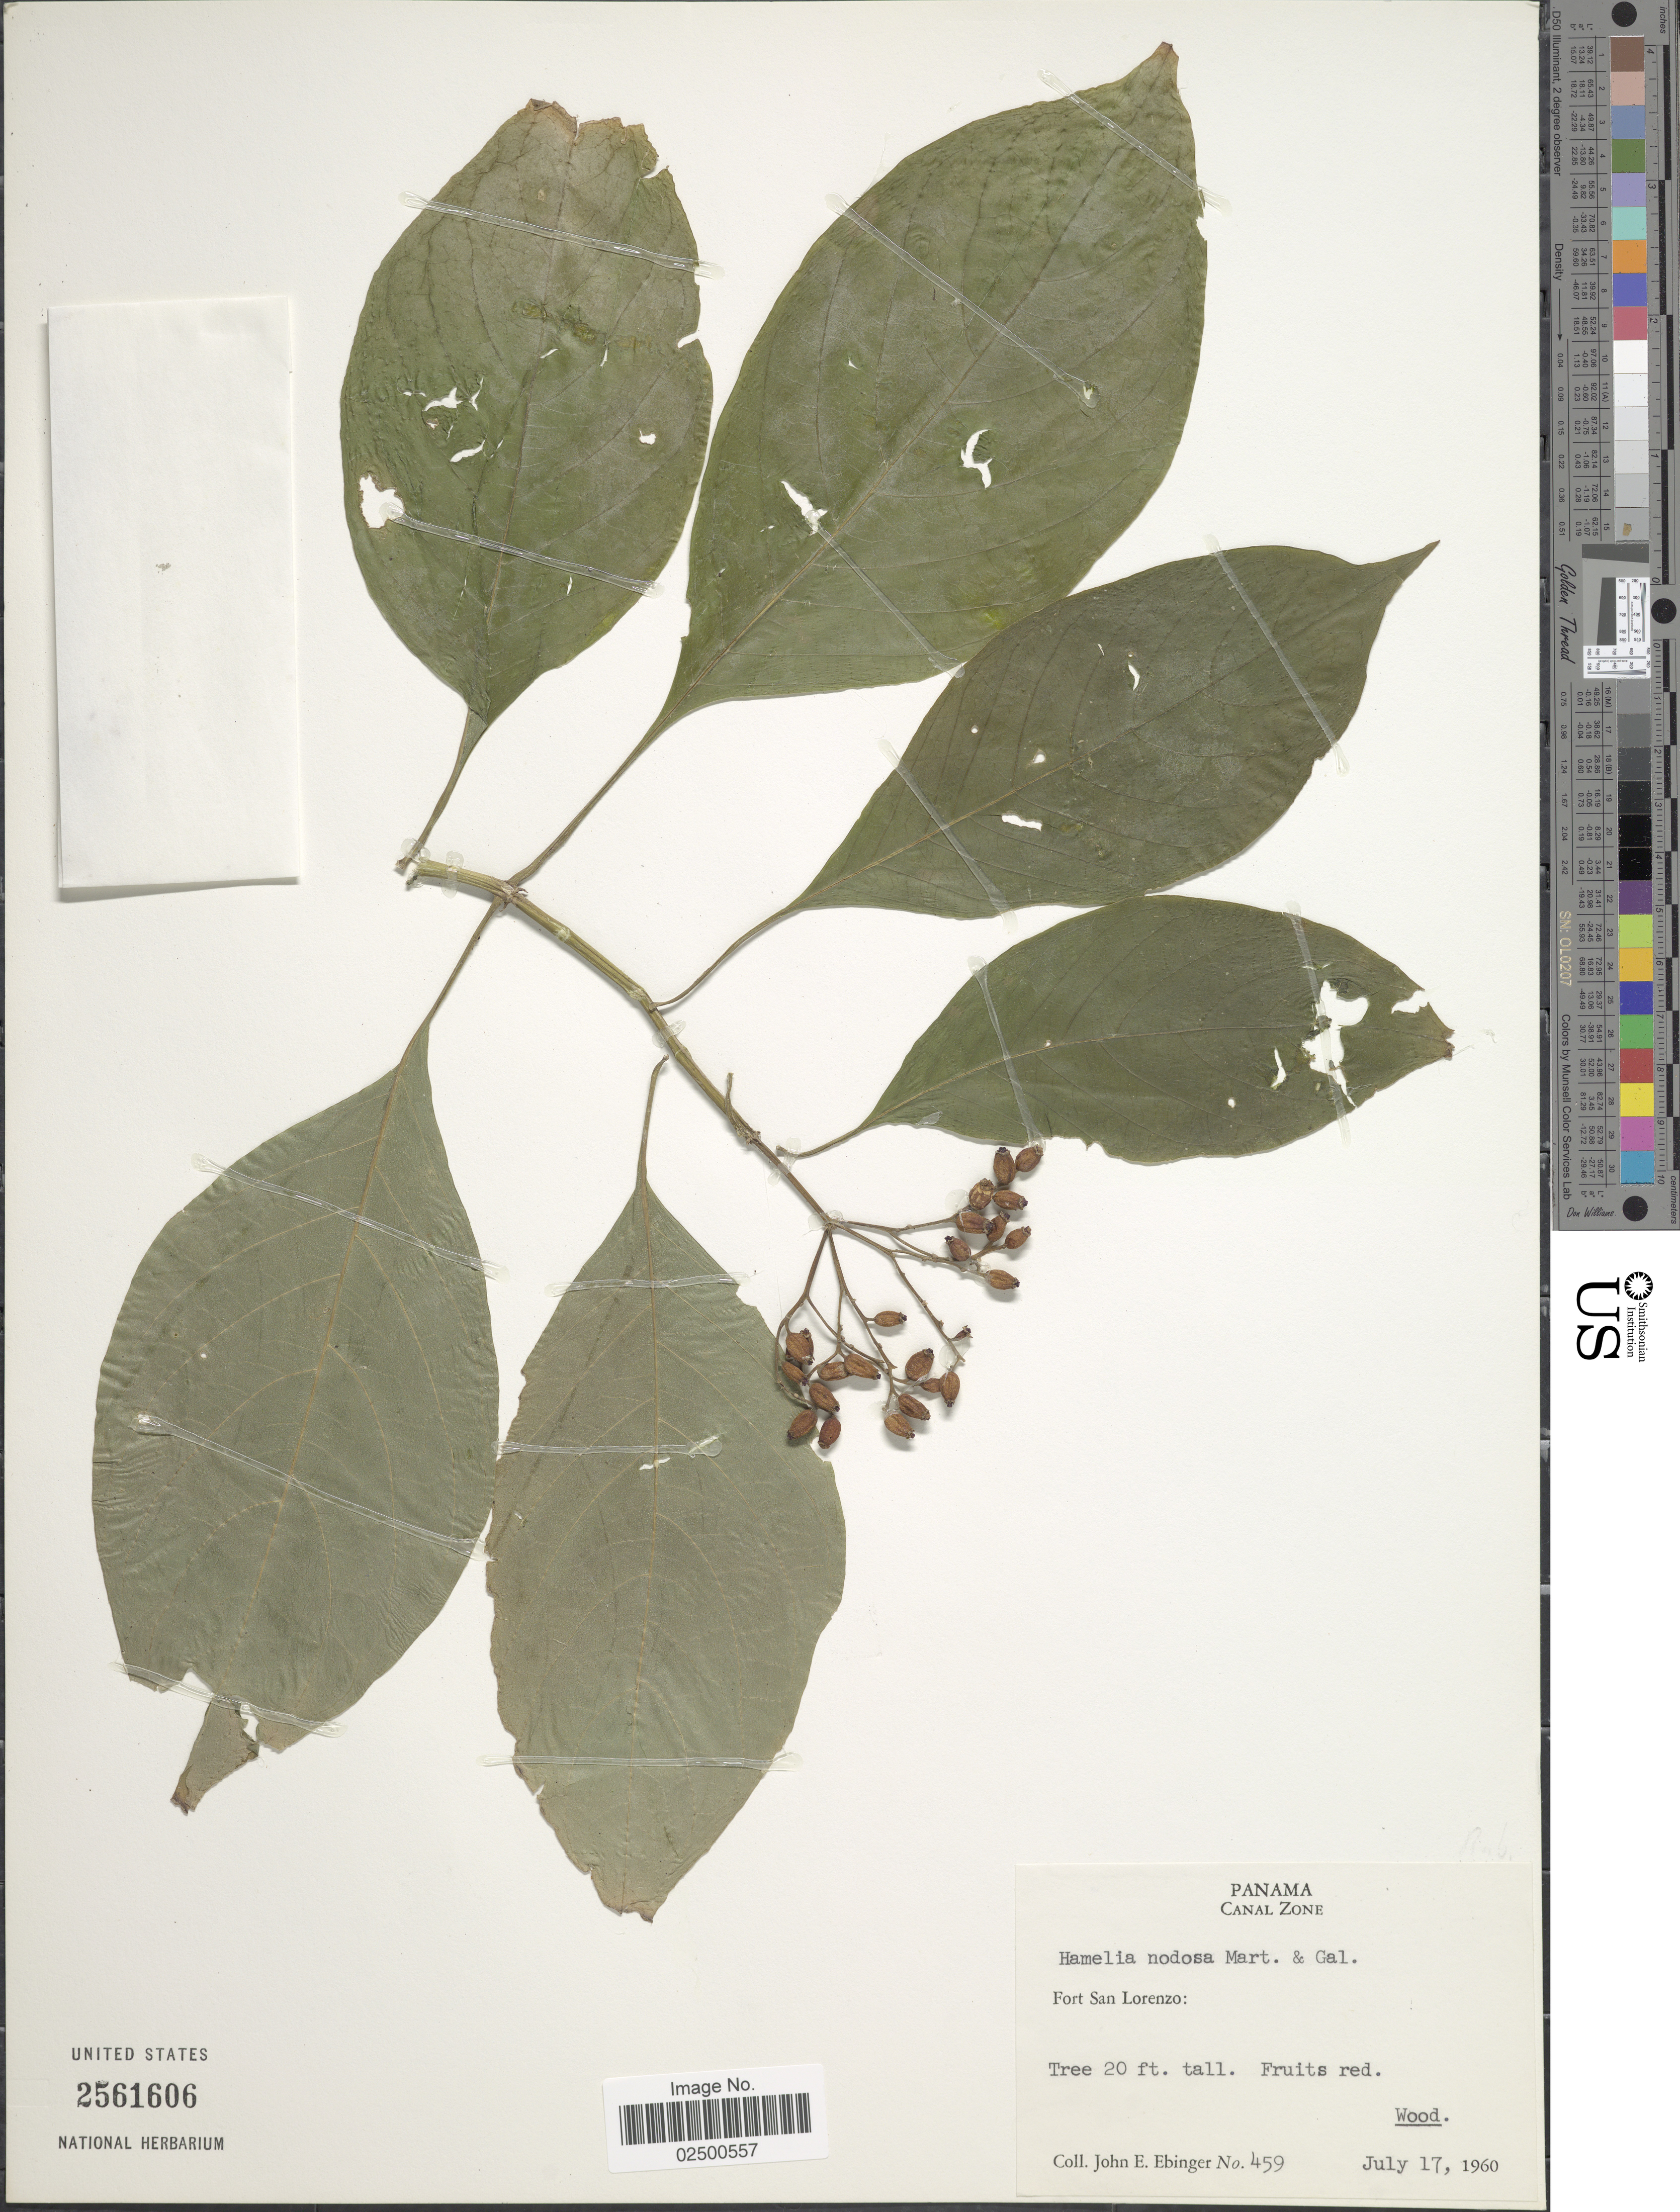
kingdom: Plantae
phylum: Tracheophyta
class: Magnoliopsida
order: Gentianales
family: Rubiaceae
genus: Hamelia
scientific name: Hamelia nodosa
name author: M. Martens & Galeotti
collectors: J. Ebinger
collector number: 459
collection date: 1960-07-17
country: Panama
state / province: Colón / Panamá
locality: Canal Zone. Fort San Lorenzo.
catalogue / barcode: US 2561606